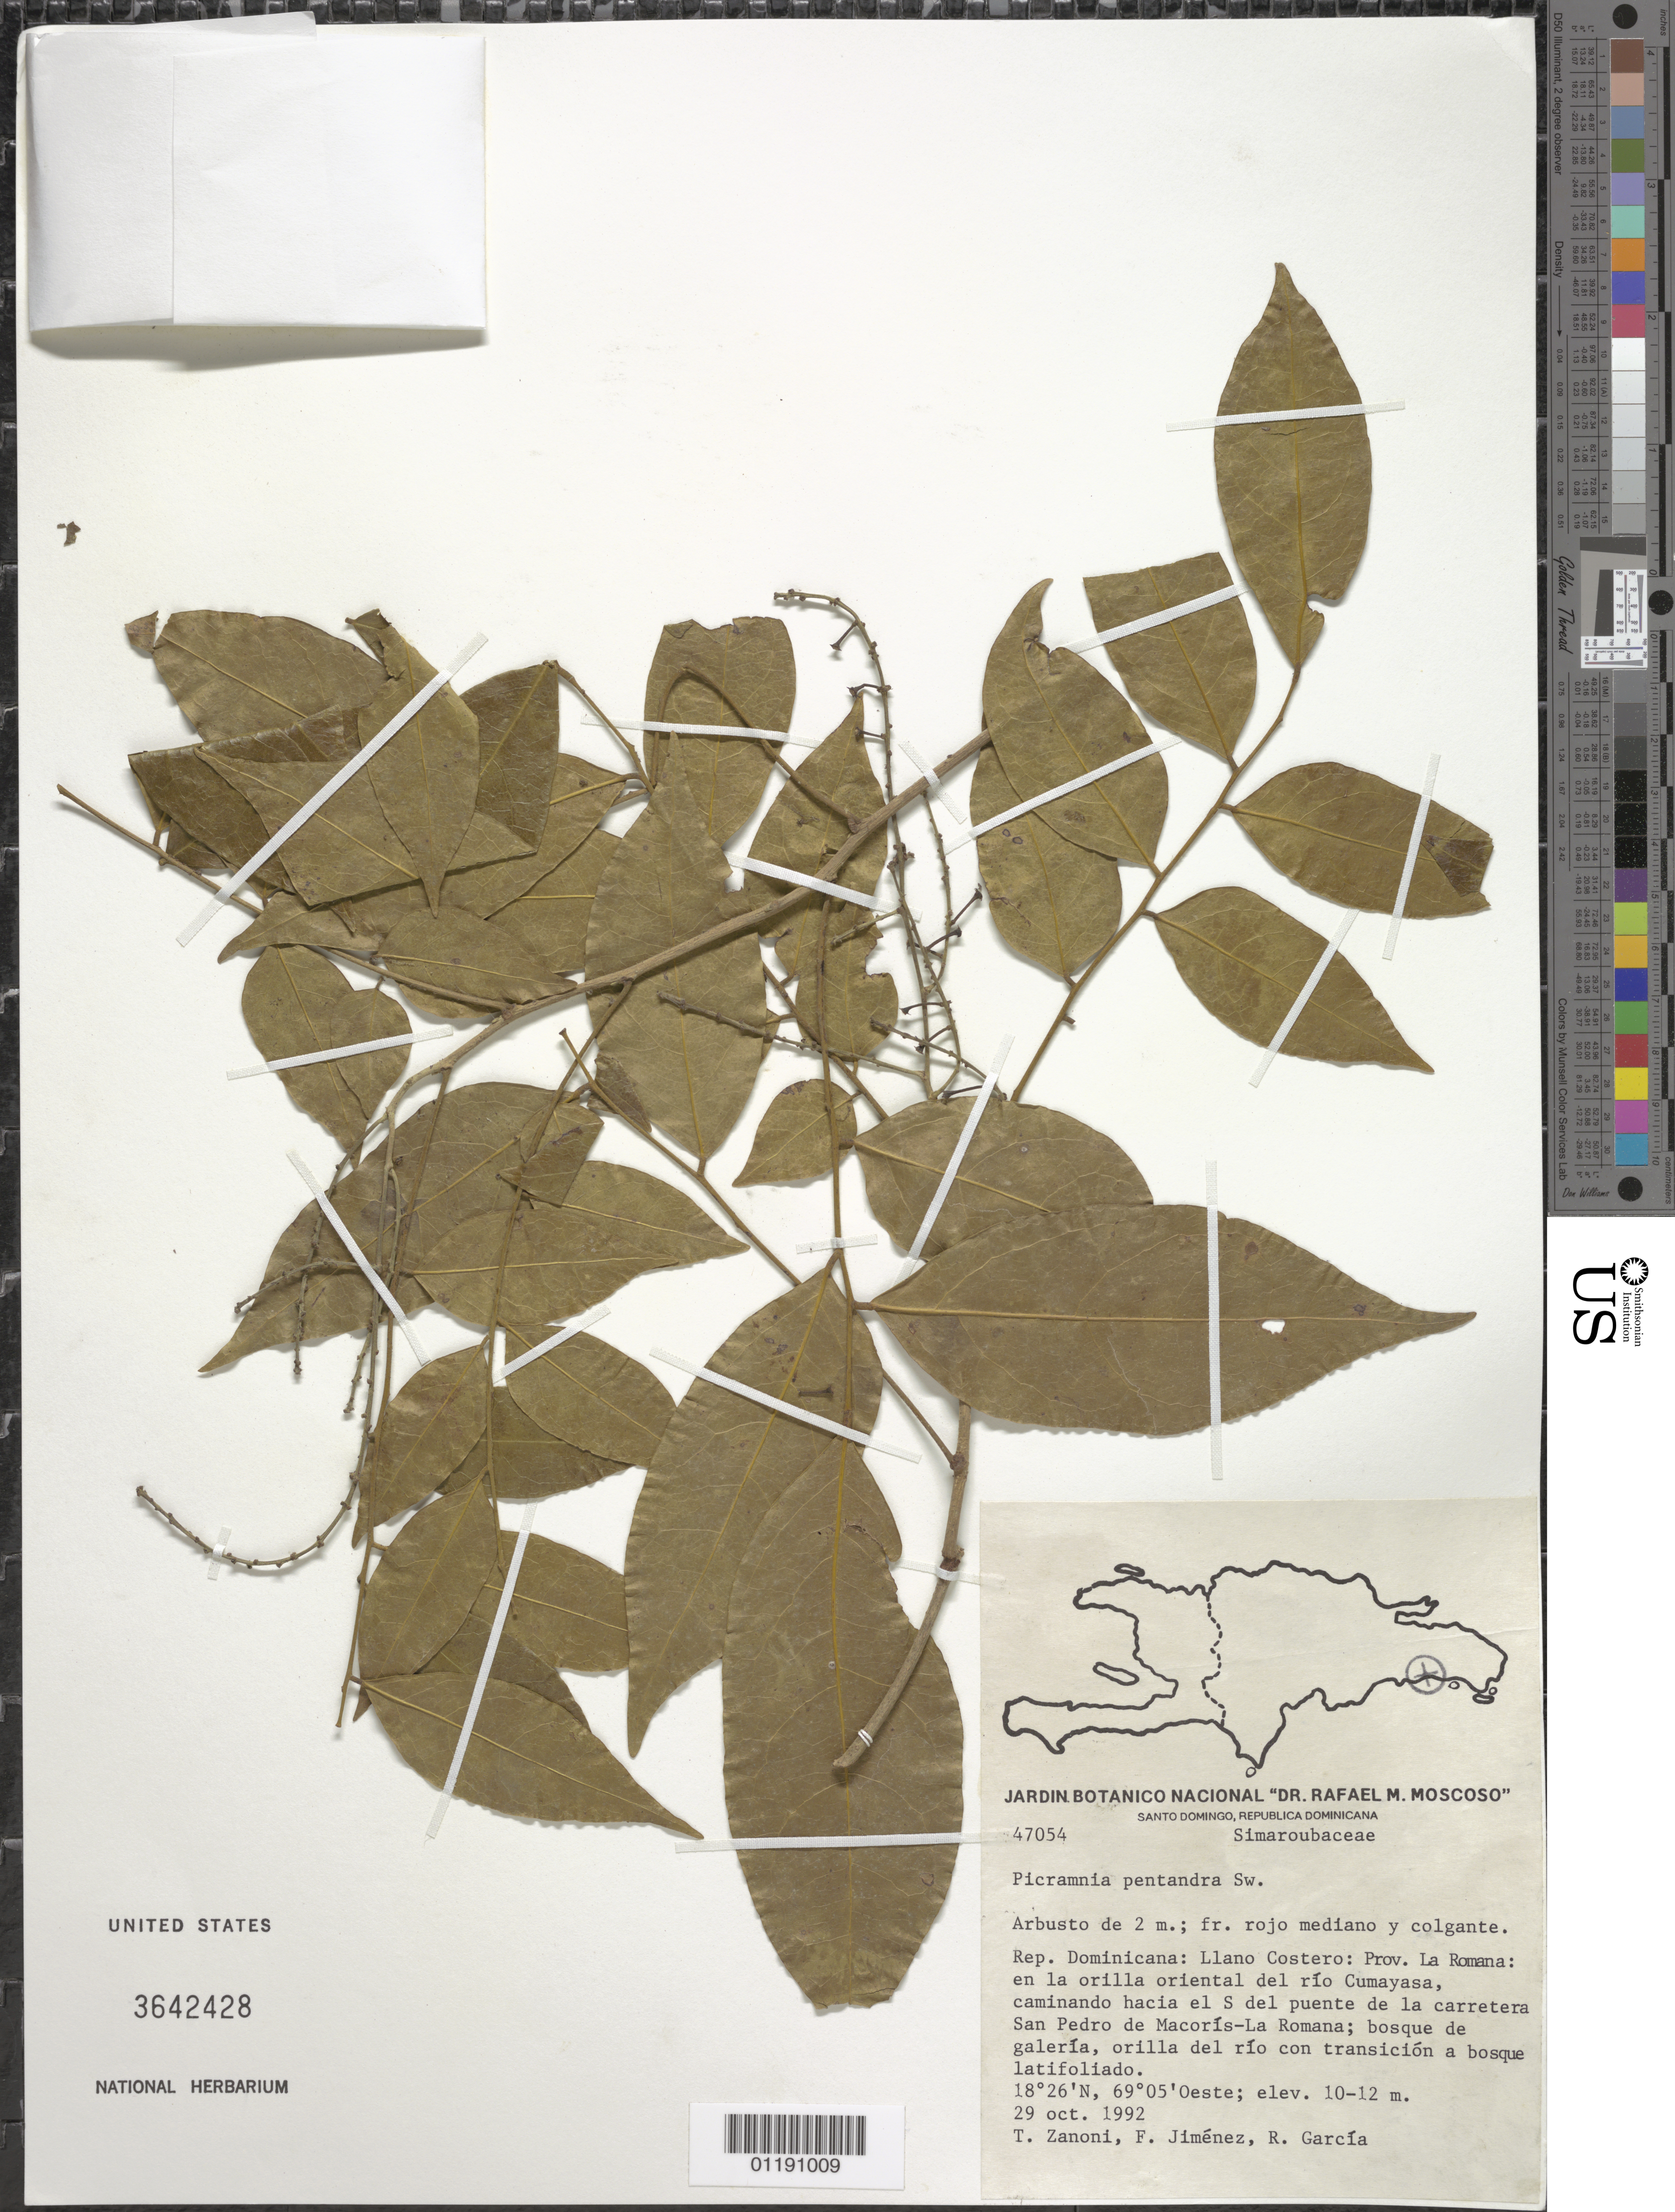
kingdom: Plantae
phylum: Tracheophyta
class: Magnoliopsida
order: Picramniales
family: Picramniaceae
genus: Picramnia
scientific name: Picramnia pentandra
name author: Sw.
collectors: T. A. Zanoni, F. Jiménez & R. G. García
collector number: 47054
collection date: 1992-10-29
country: Dominican Republic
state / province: La Romana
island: Hispaniola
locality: Llano Costero: the E shore of the river Cumayasa, walking towards the S of the bridge of the road San Pedro de Macorís-La Romana.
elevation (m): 10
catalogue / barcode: US 3642428